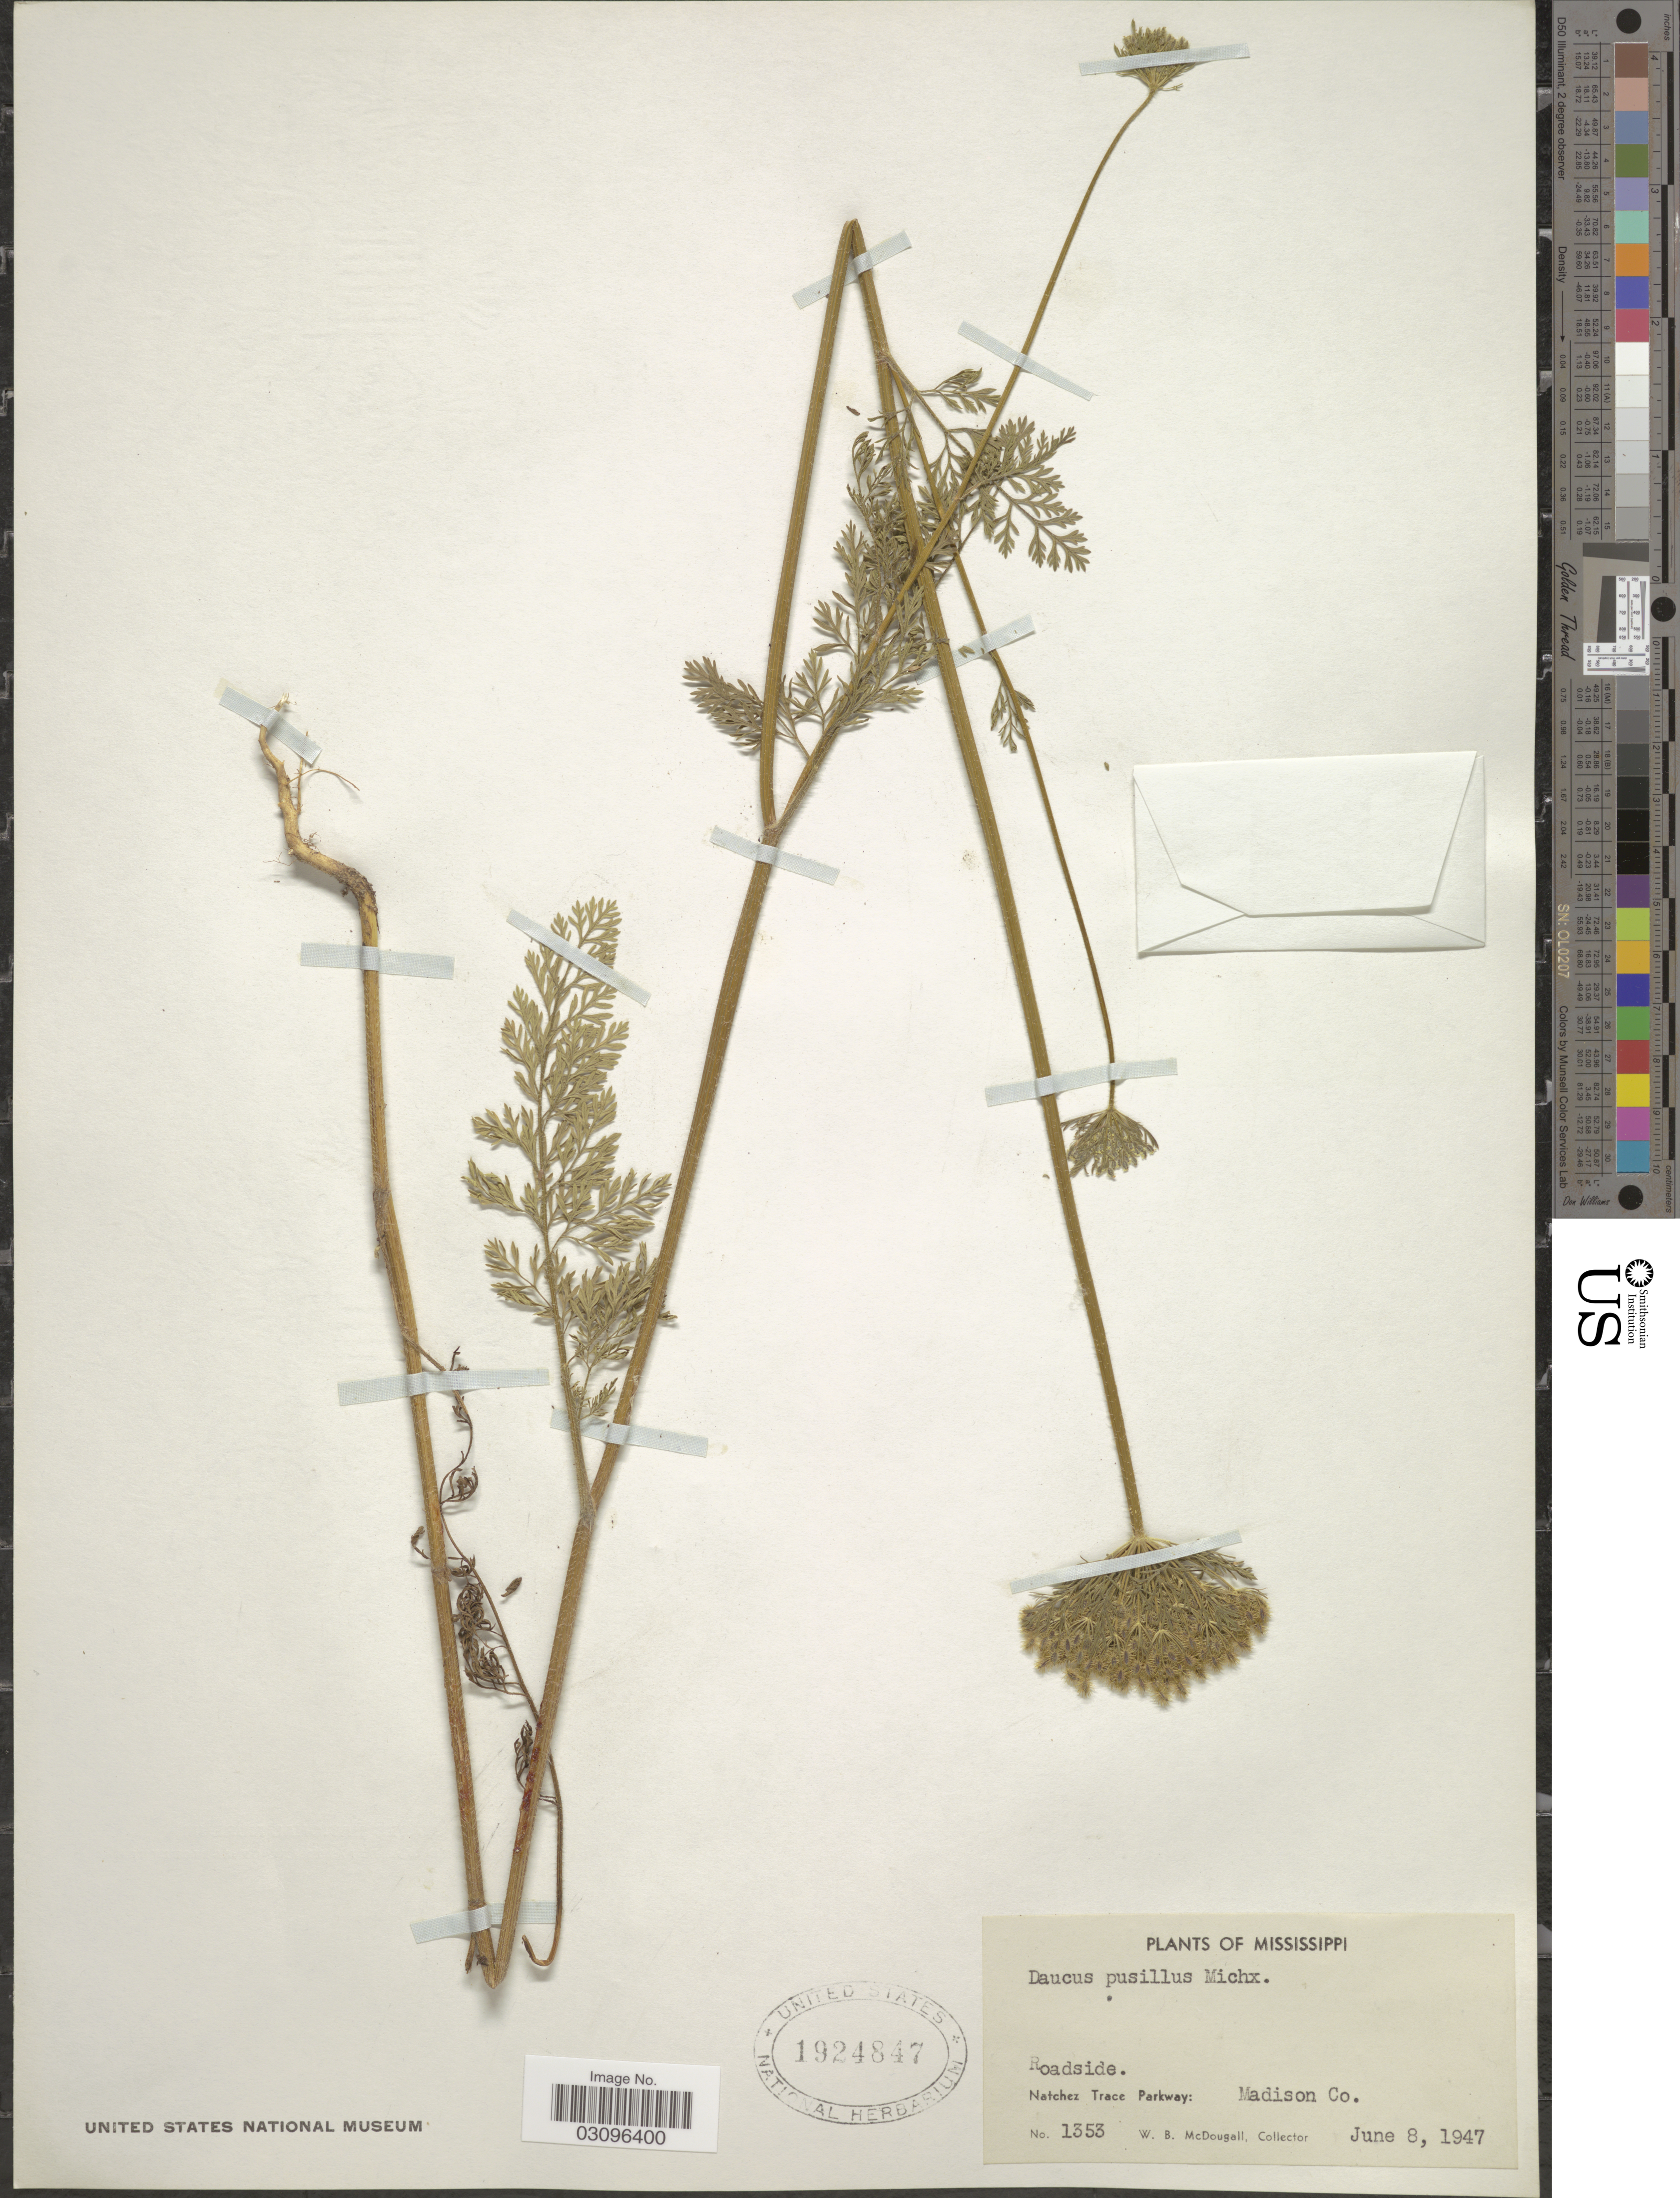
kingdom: Plantae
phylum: Tracheophyta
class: Magnoliopsida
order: Apiales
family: Apiaceae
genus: Daucus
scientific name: Daucus pusillus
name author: Michx.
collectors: W. B. McDougall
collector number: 1353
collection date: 1947-06-08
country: United States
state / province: Mississippi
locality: Roadside. Natchez Trace Parkway: Madison Co.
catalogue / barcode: US 1924847